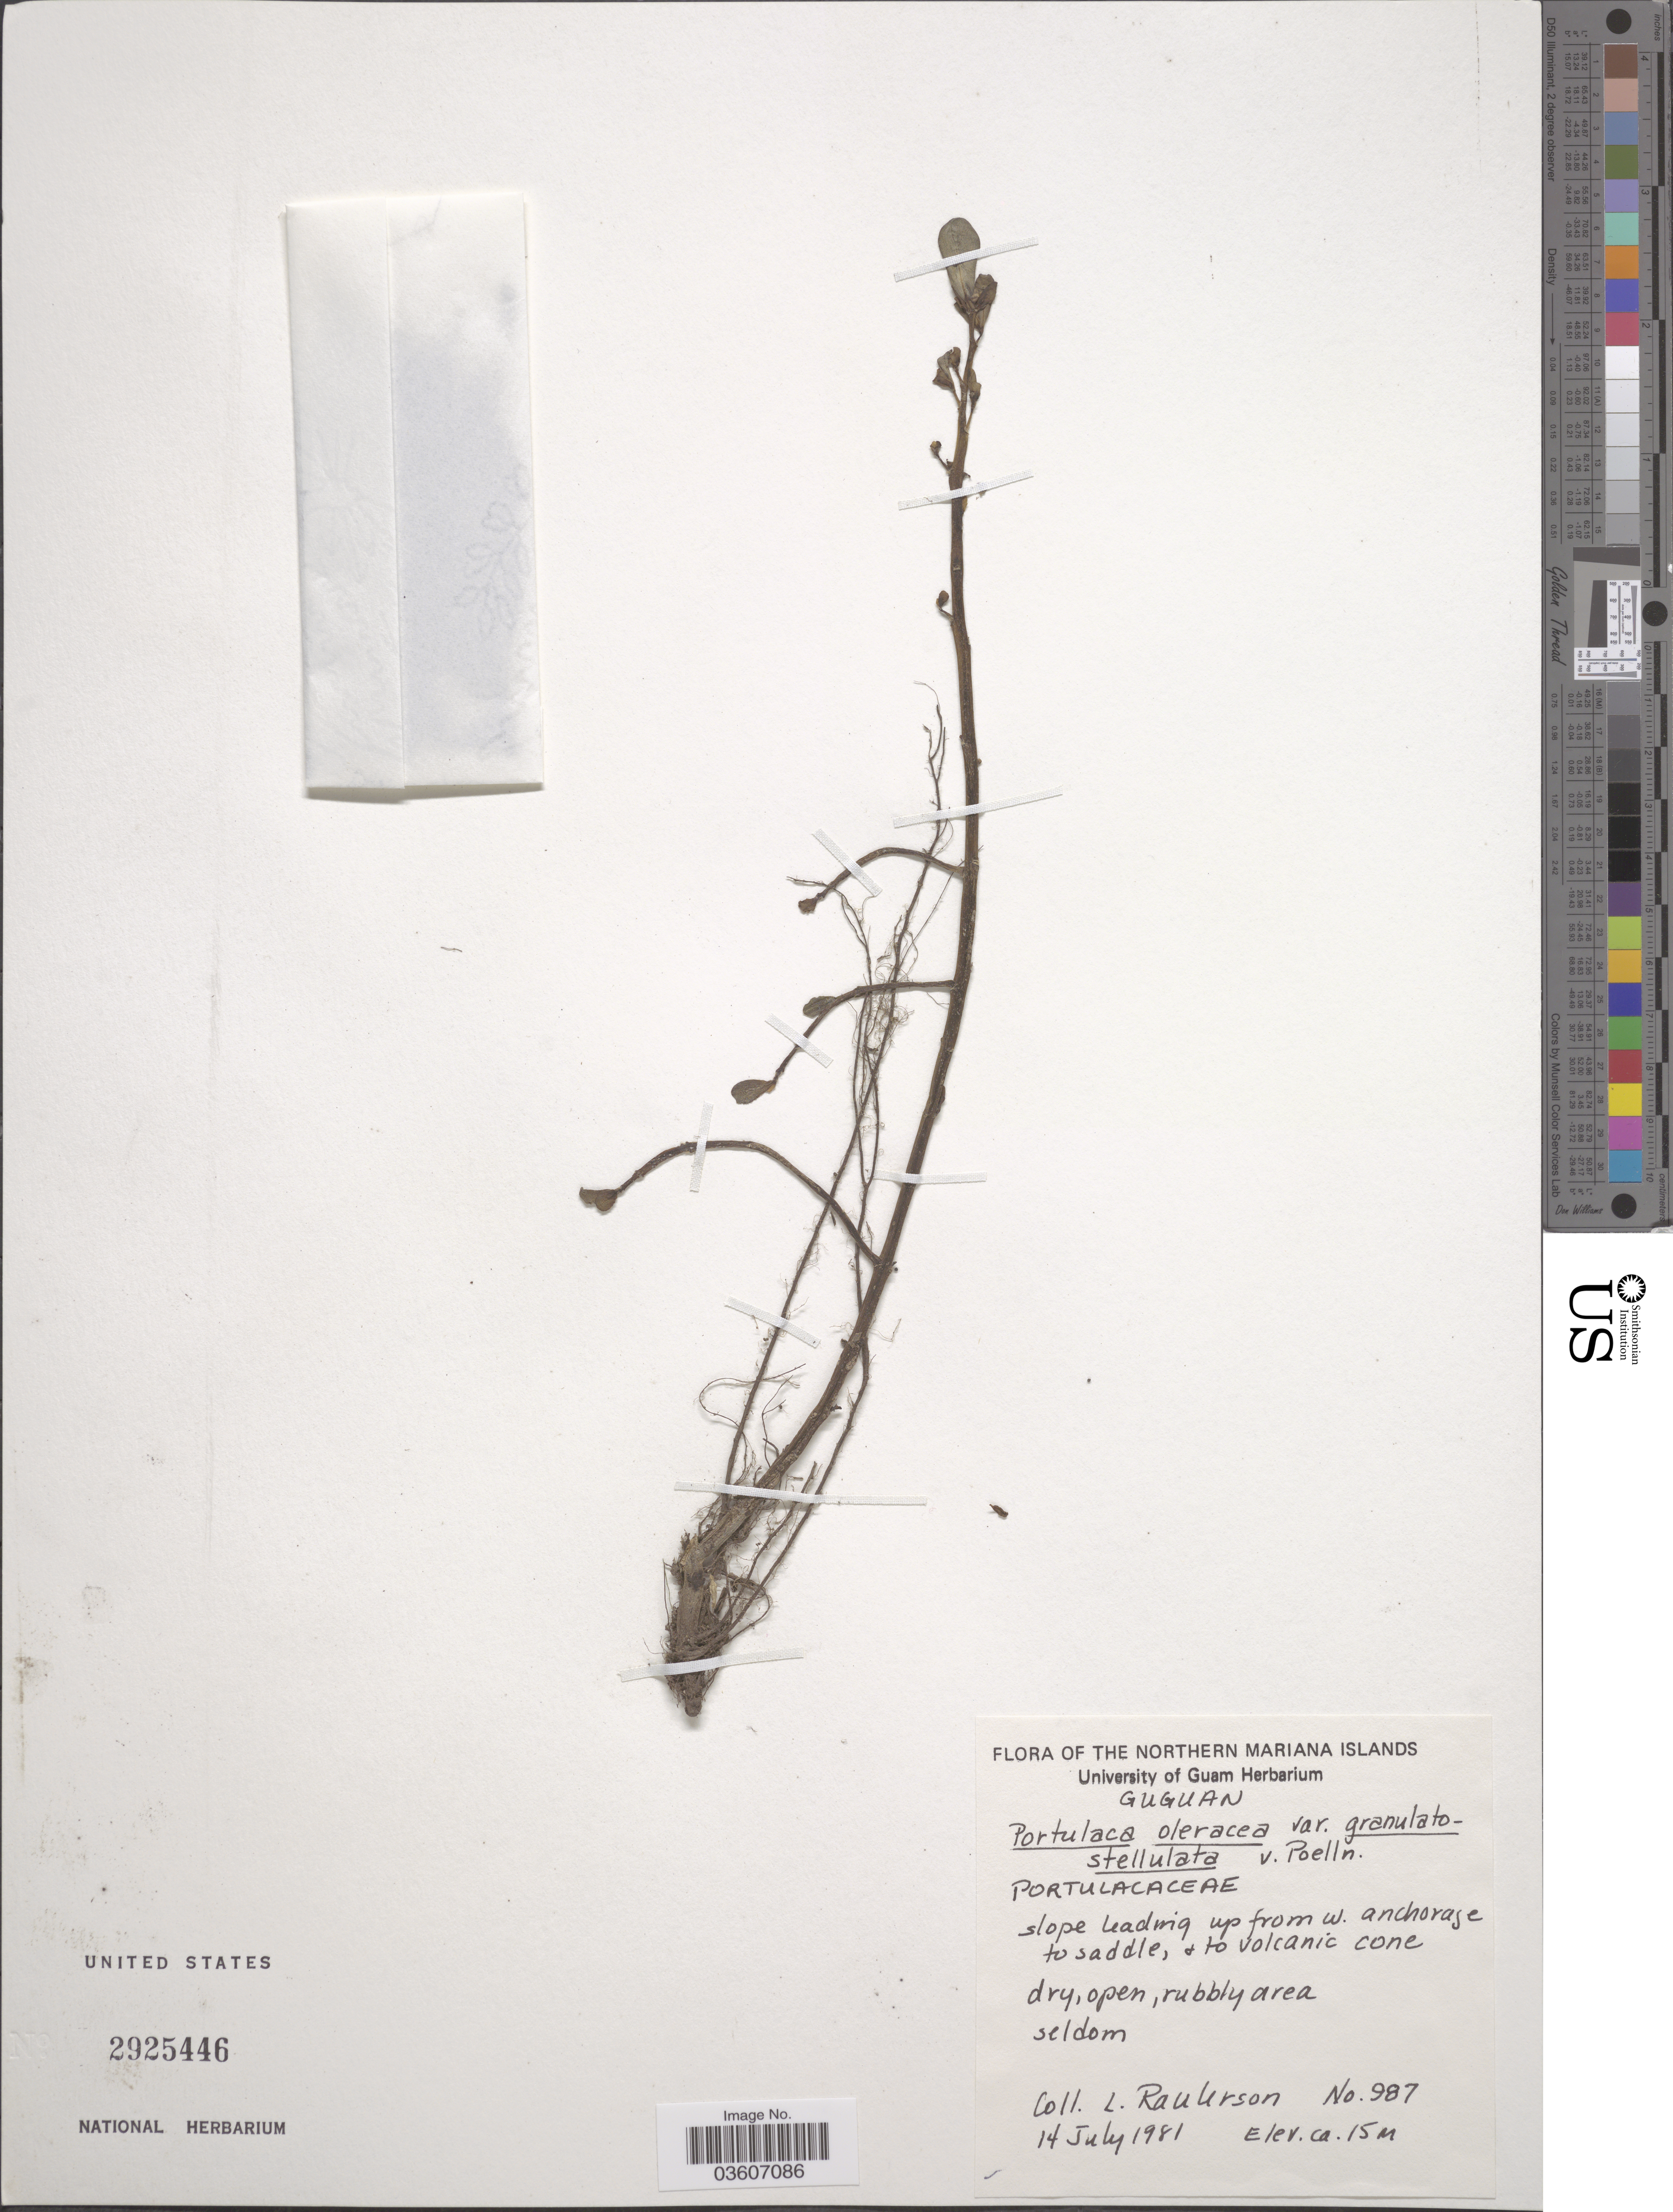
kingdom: Plantae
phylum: Tracheophyta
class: Magnoliopsida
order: Caryophyllales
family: Portulacaceae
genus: Portulaca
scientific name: Portulaca oleracea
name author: L.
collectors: L. Raulerson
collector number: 987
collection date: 1981-07-14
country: Northern Mariana Islands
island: Guguan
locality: Guguan. Slope leading up from w. anchorage to saddle, & to volcanic cone.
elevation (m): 15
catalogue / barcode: US 2925446